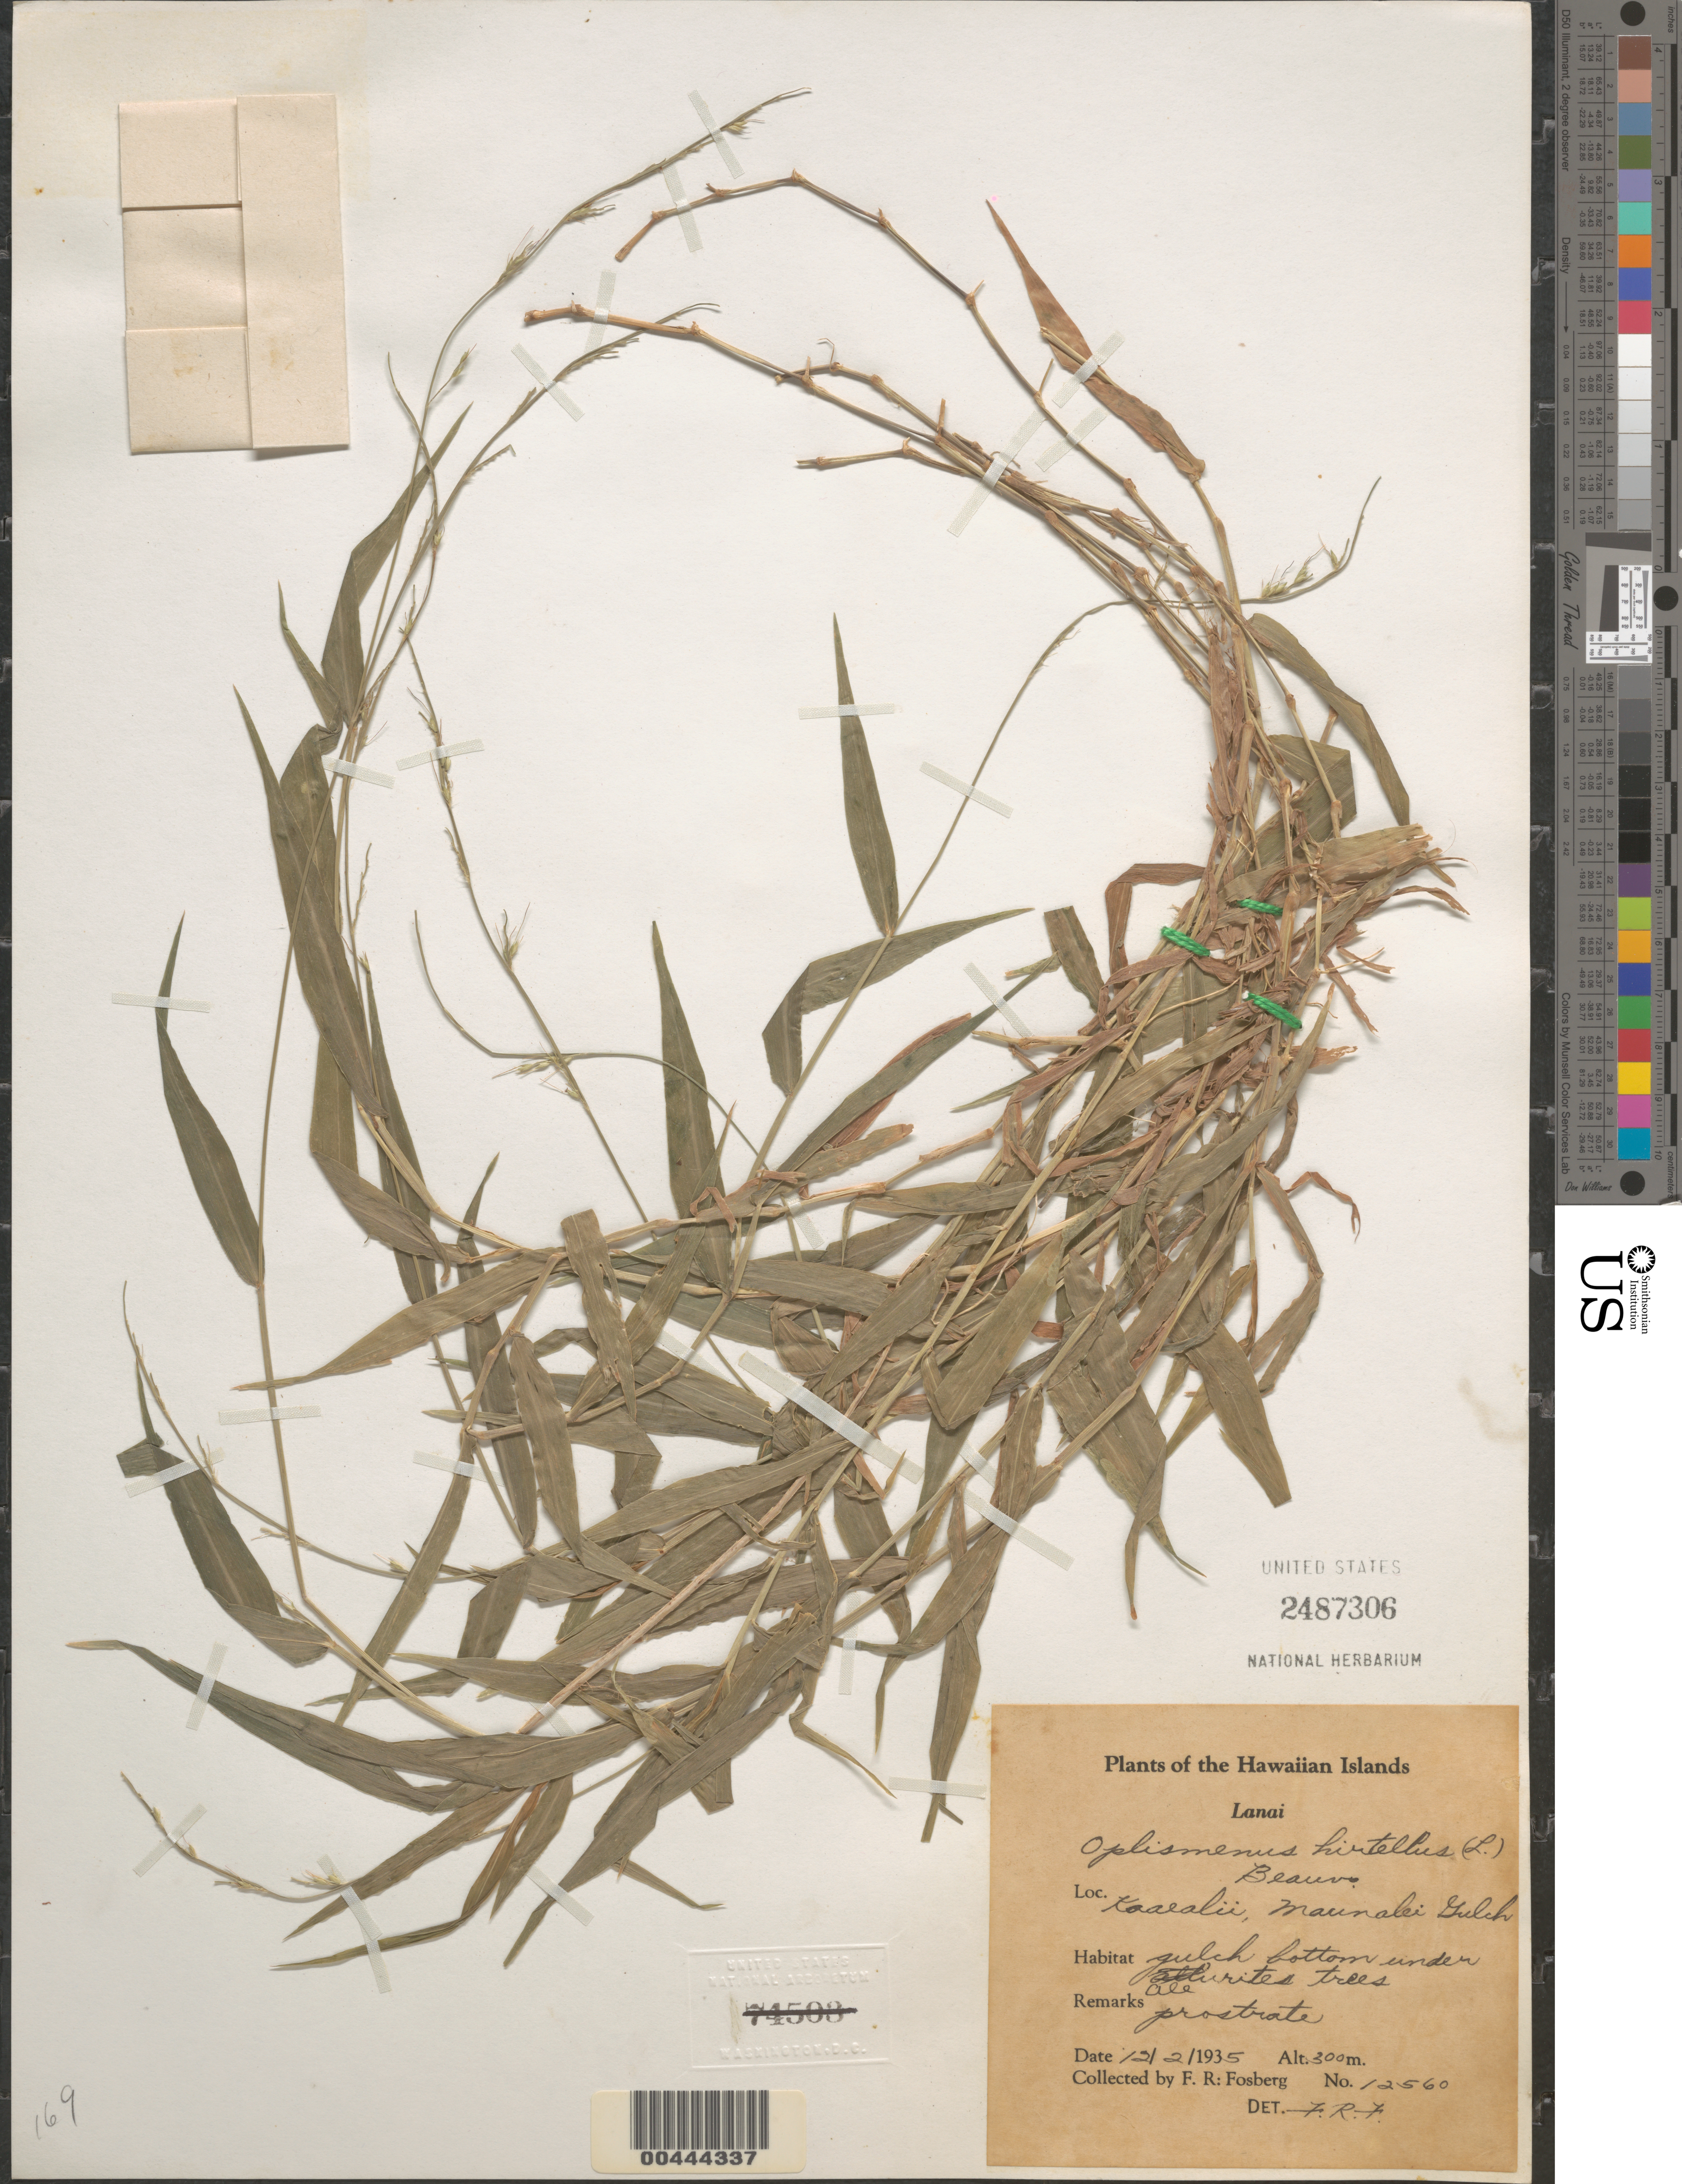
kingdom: Plantae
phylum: Tracheophyta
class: Liliopsida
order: Poales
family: Poaceae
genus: Oplismenus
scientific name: Oplismenus hirtellus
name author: (L.) P. Beauv.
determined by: Fosberg, F. R.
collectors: F. R. Fosberg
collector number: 12560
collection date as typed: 12 Feb 1935 to 2 Dec 1935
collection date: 1935-02-12/1935-12-02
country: United States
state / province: Hawaii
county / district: Maui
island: Lana'i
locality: Kaaealii, Maunalei Gulch.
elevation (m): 300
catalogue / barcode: US 2487306